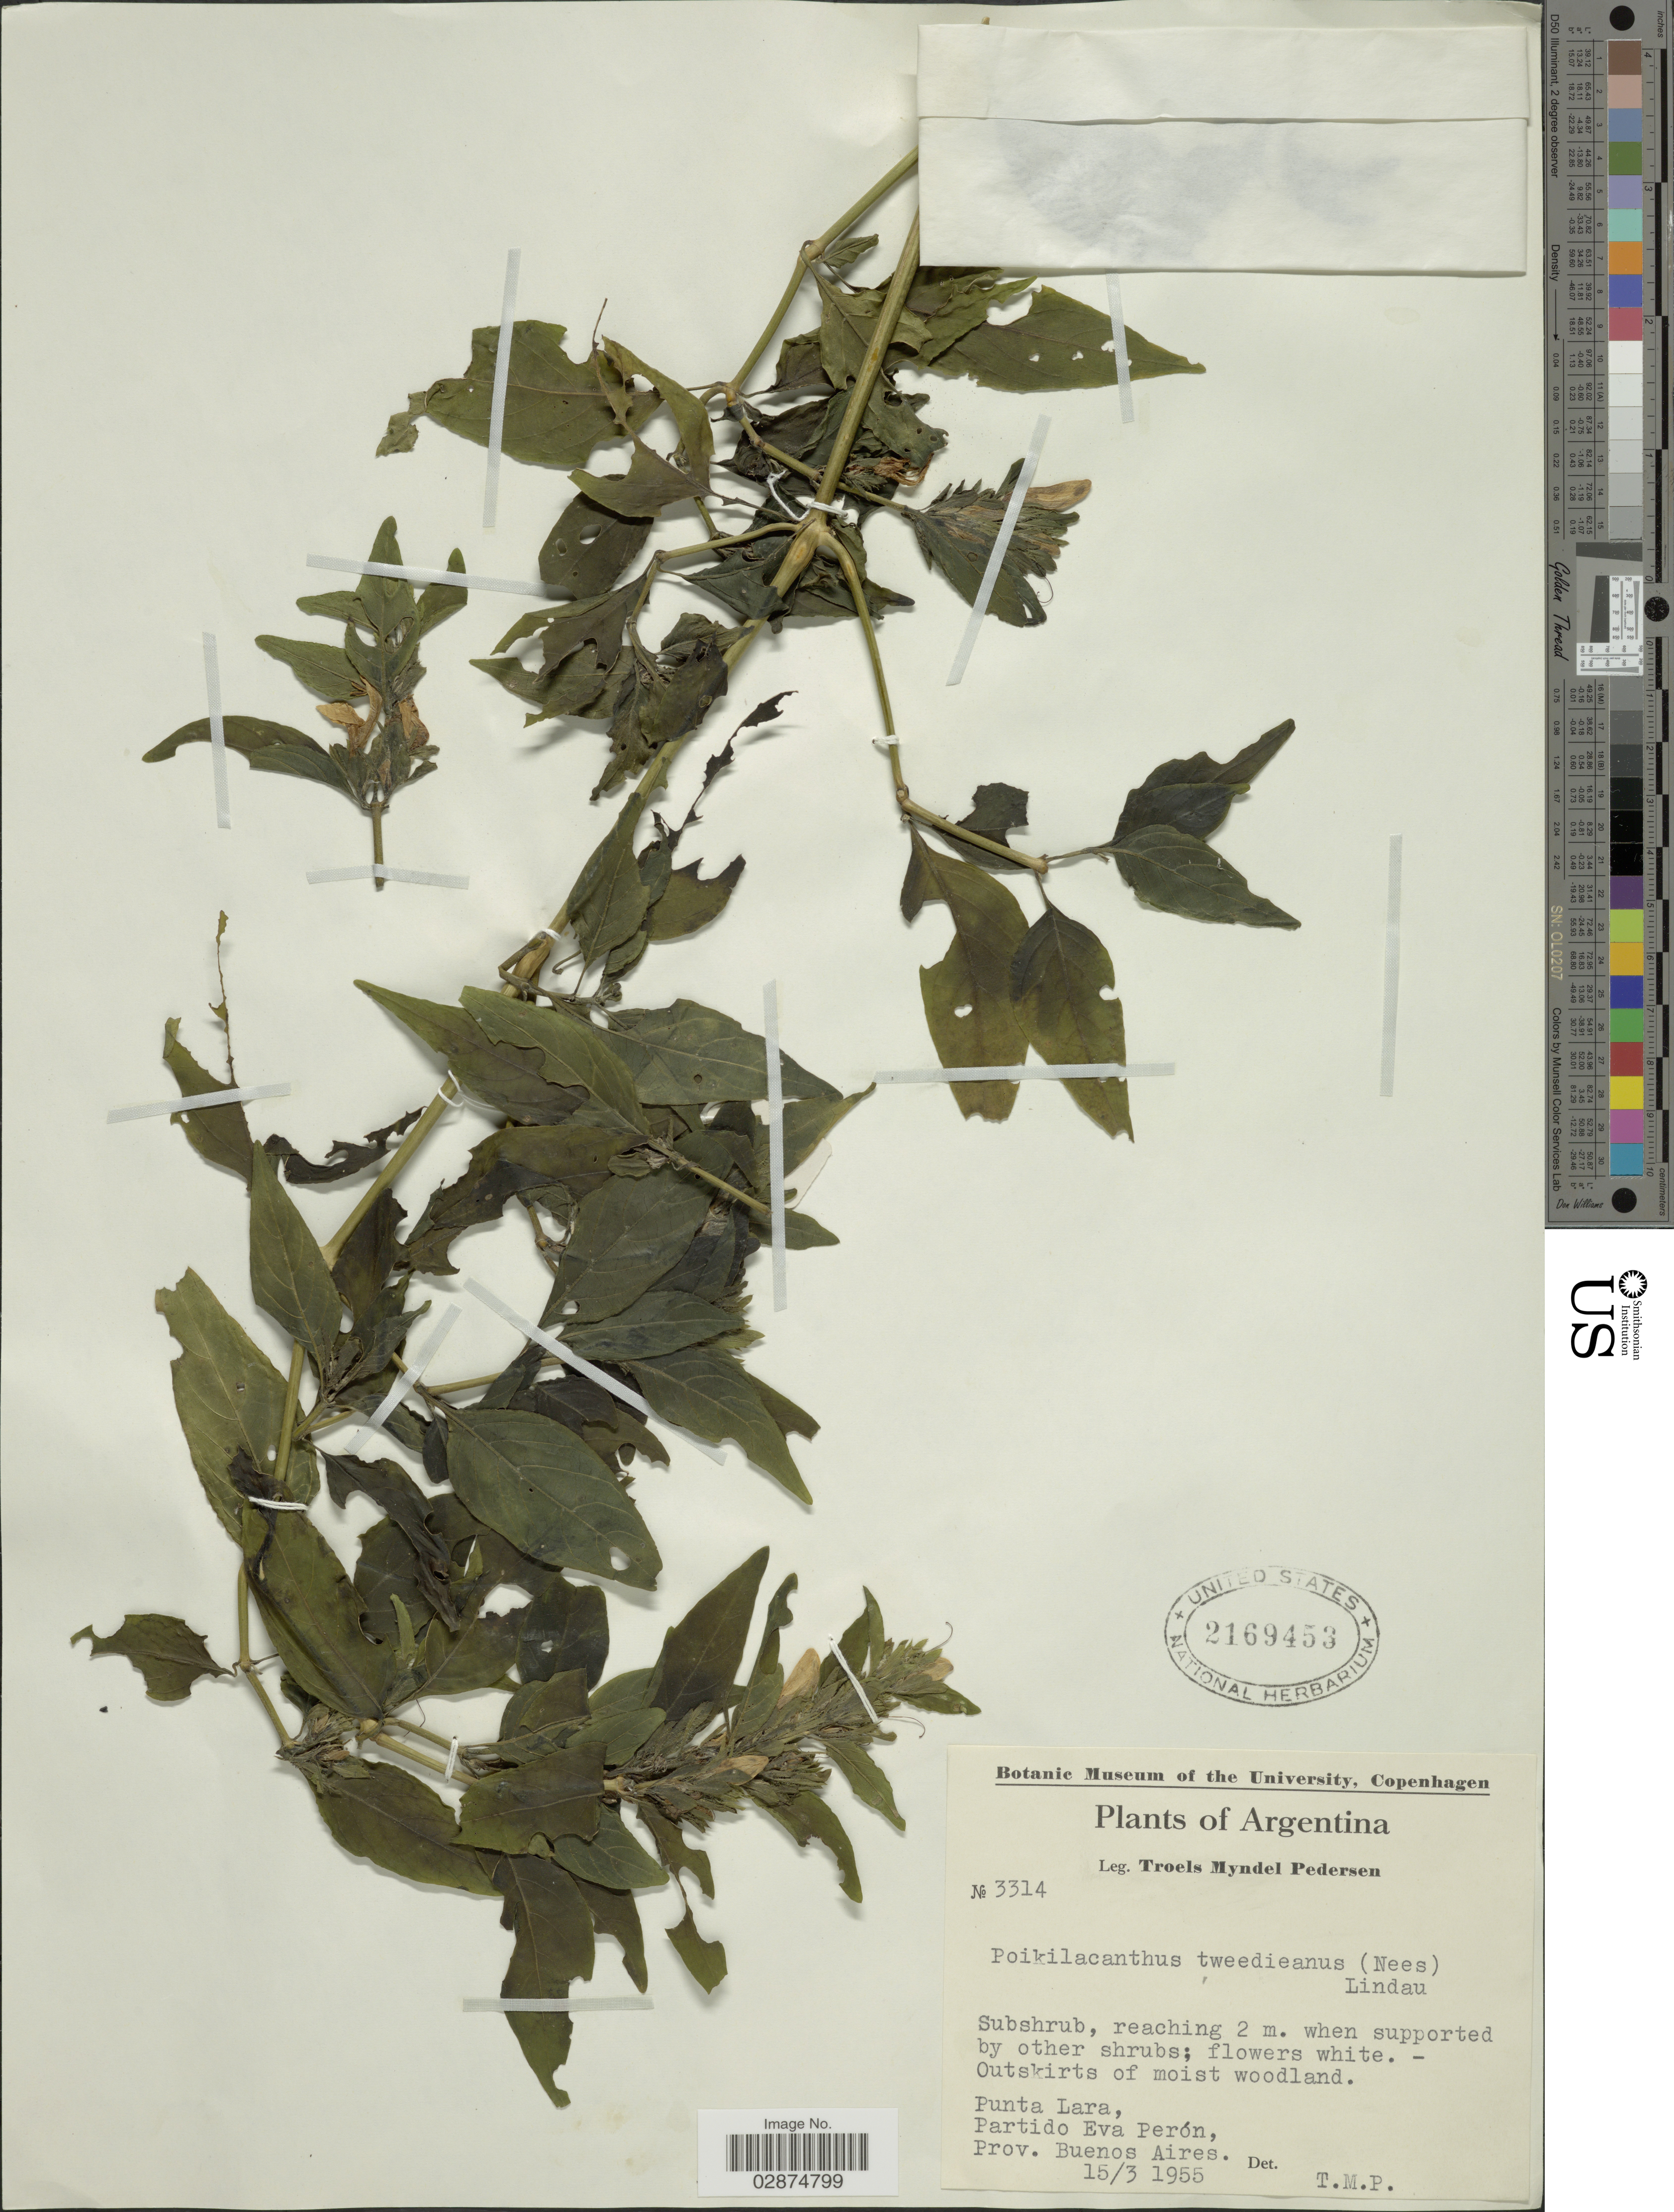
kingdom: Plantae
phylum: Tracheophyta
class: Magnoliopsida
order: Lamiales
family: Acanthaceae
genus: Poikilacanthus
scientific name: Poikilacanthus glandulosus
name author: (Nees) Ariza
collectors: T. Pederson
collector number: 3314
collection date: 1955-03-15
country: Argentina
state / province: Buenos Aires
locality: Punta Lara, Partido Eva Perón.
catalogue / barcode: US 2169453